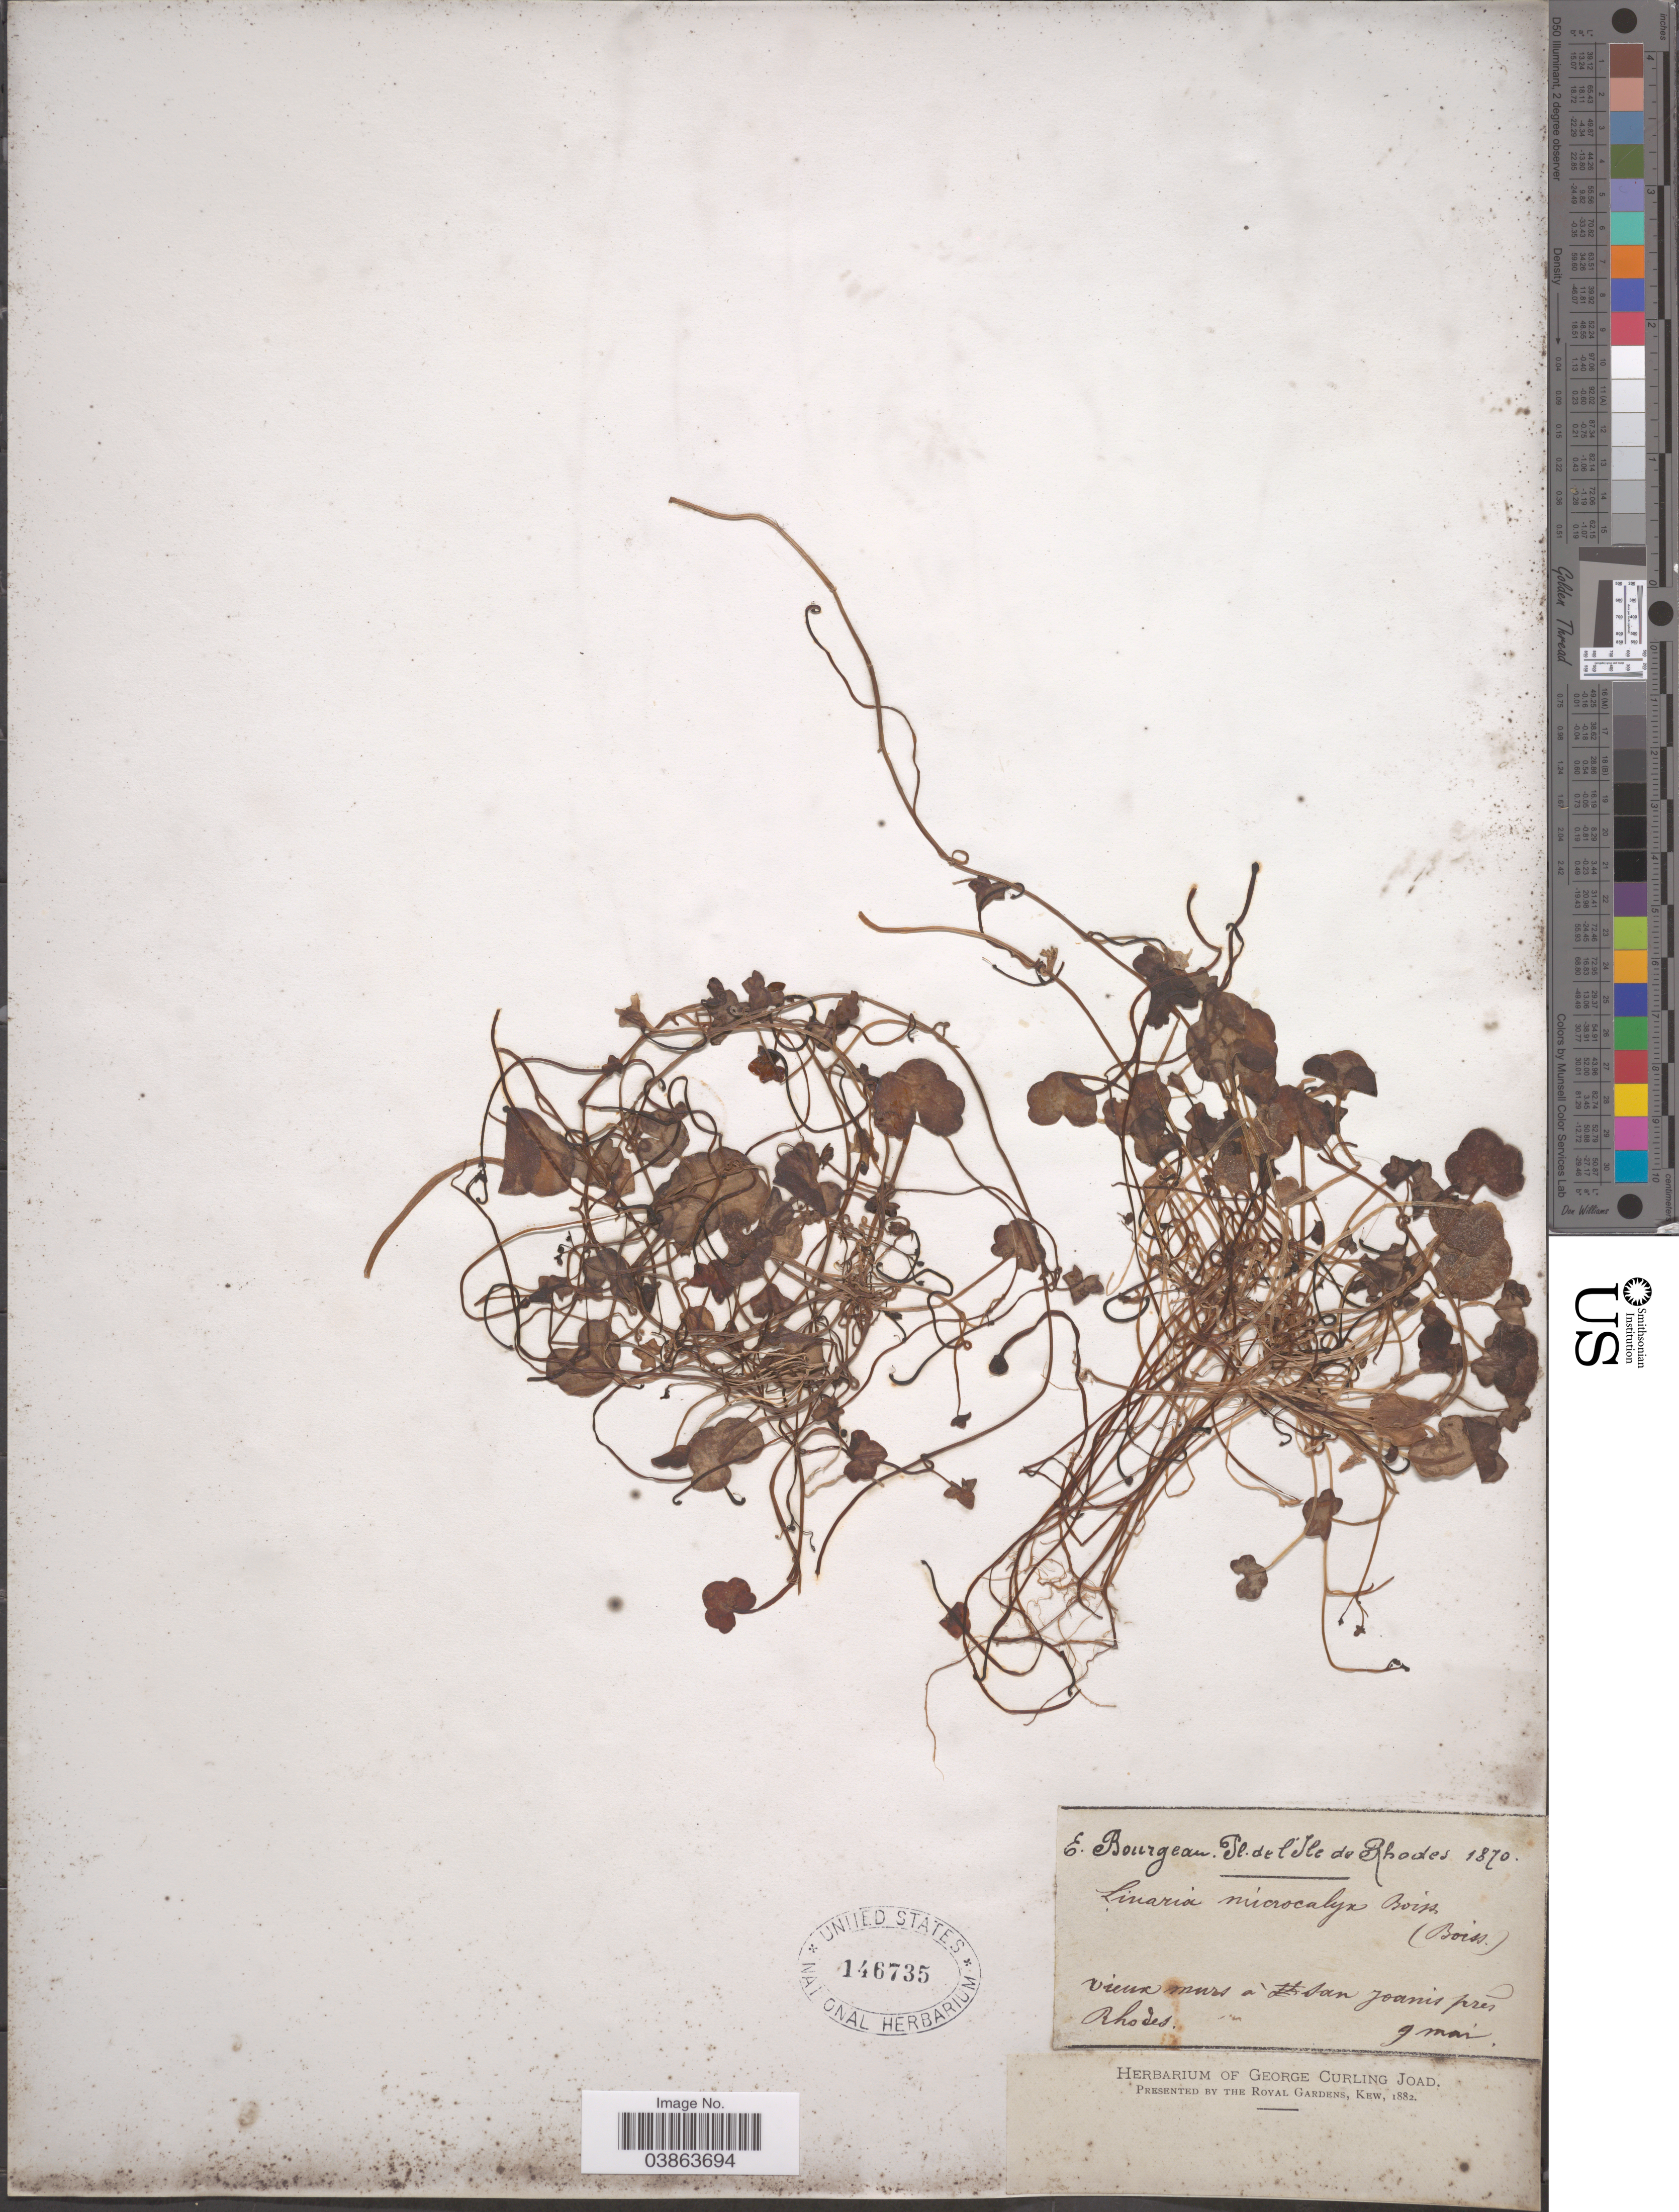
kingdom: Plantae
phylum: Tracheophyta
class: Magnoliopsida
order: Lamiales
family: Plantaginaceae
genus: Linaria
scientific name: Linaria microcalyx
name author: Boiss.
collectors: E. Bourgeau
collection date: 1870-05-09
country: Greece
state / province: South Aegean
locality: L'Ile des Rhodes. Vieux mars a San Joanis pres Rhodes.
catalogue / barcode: US 146735